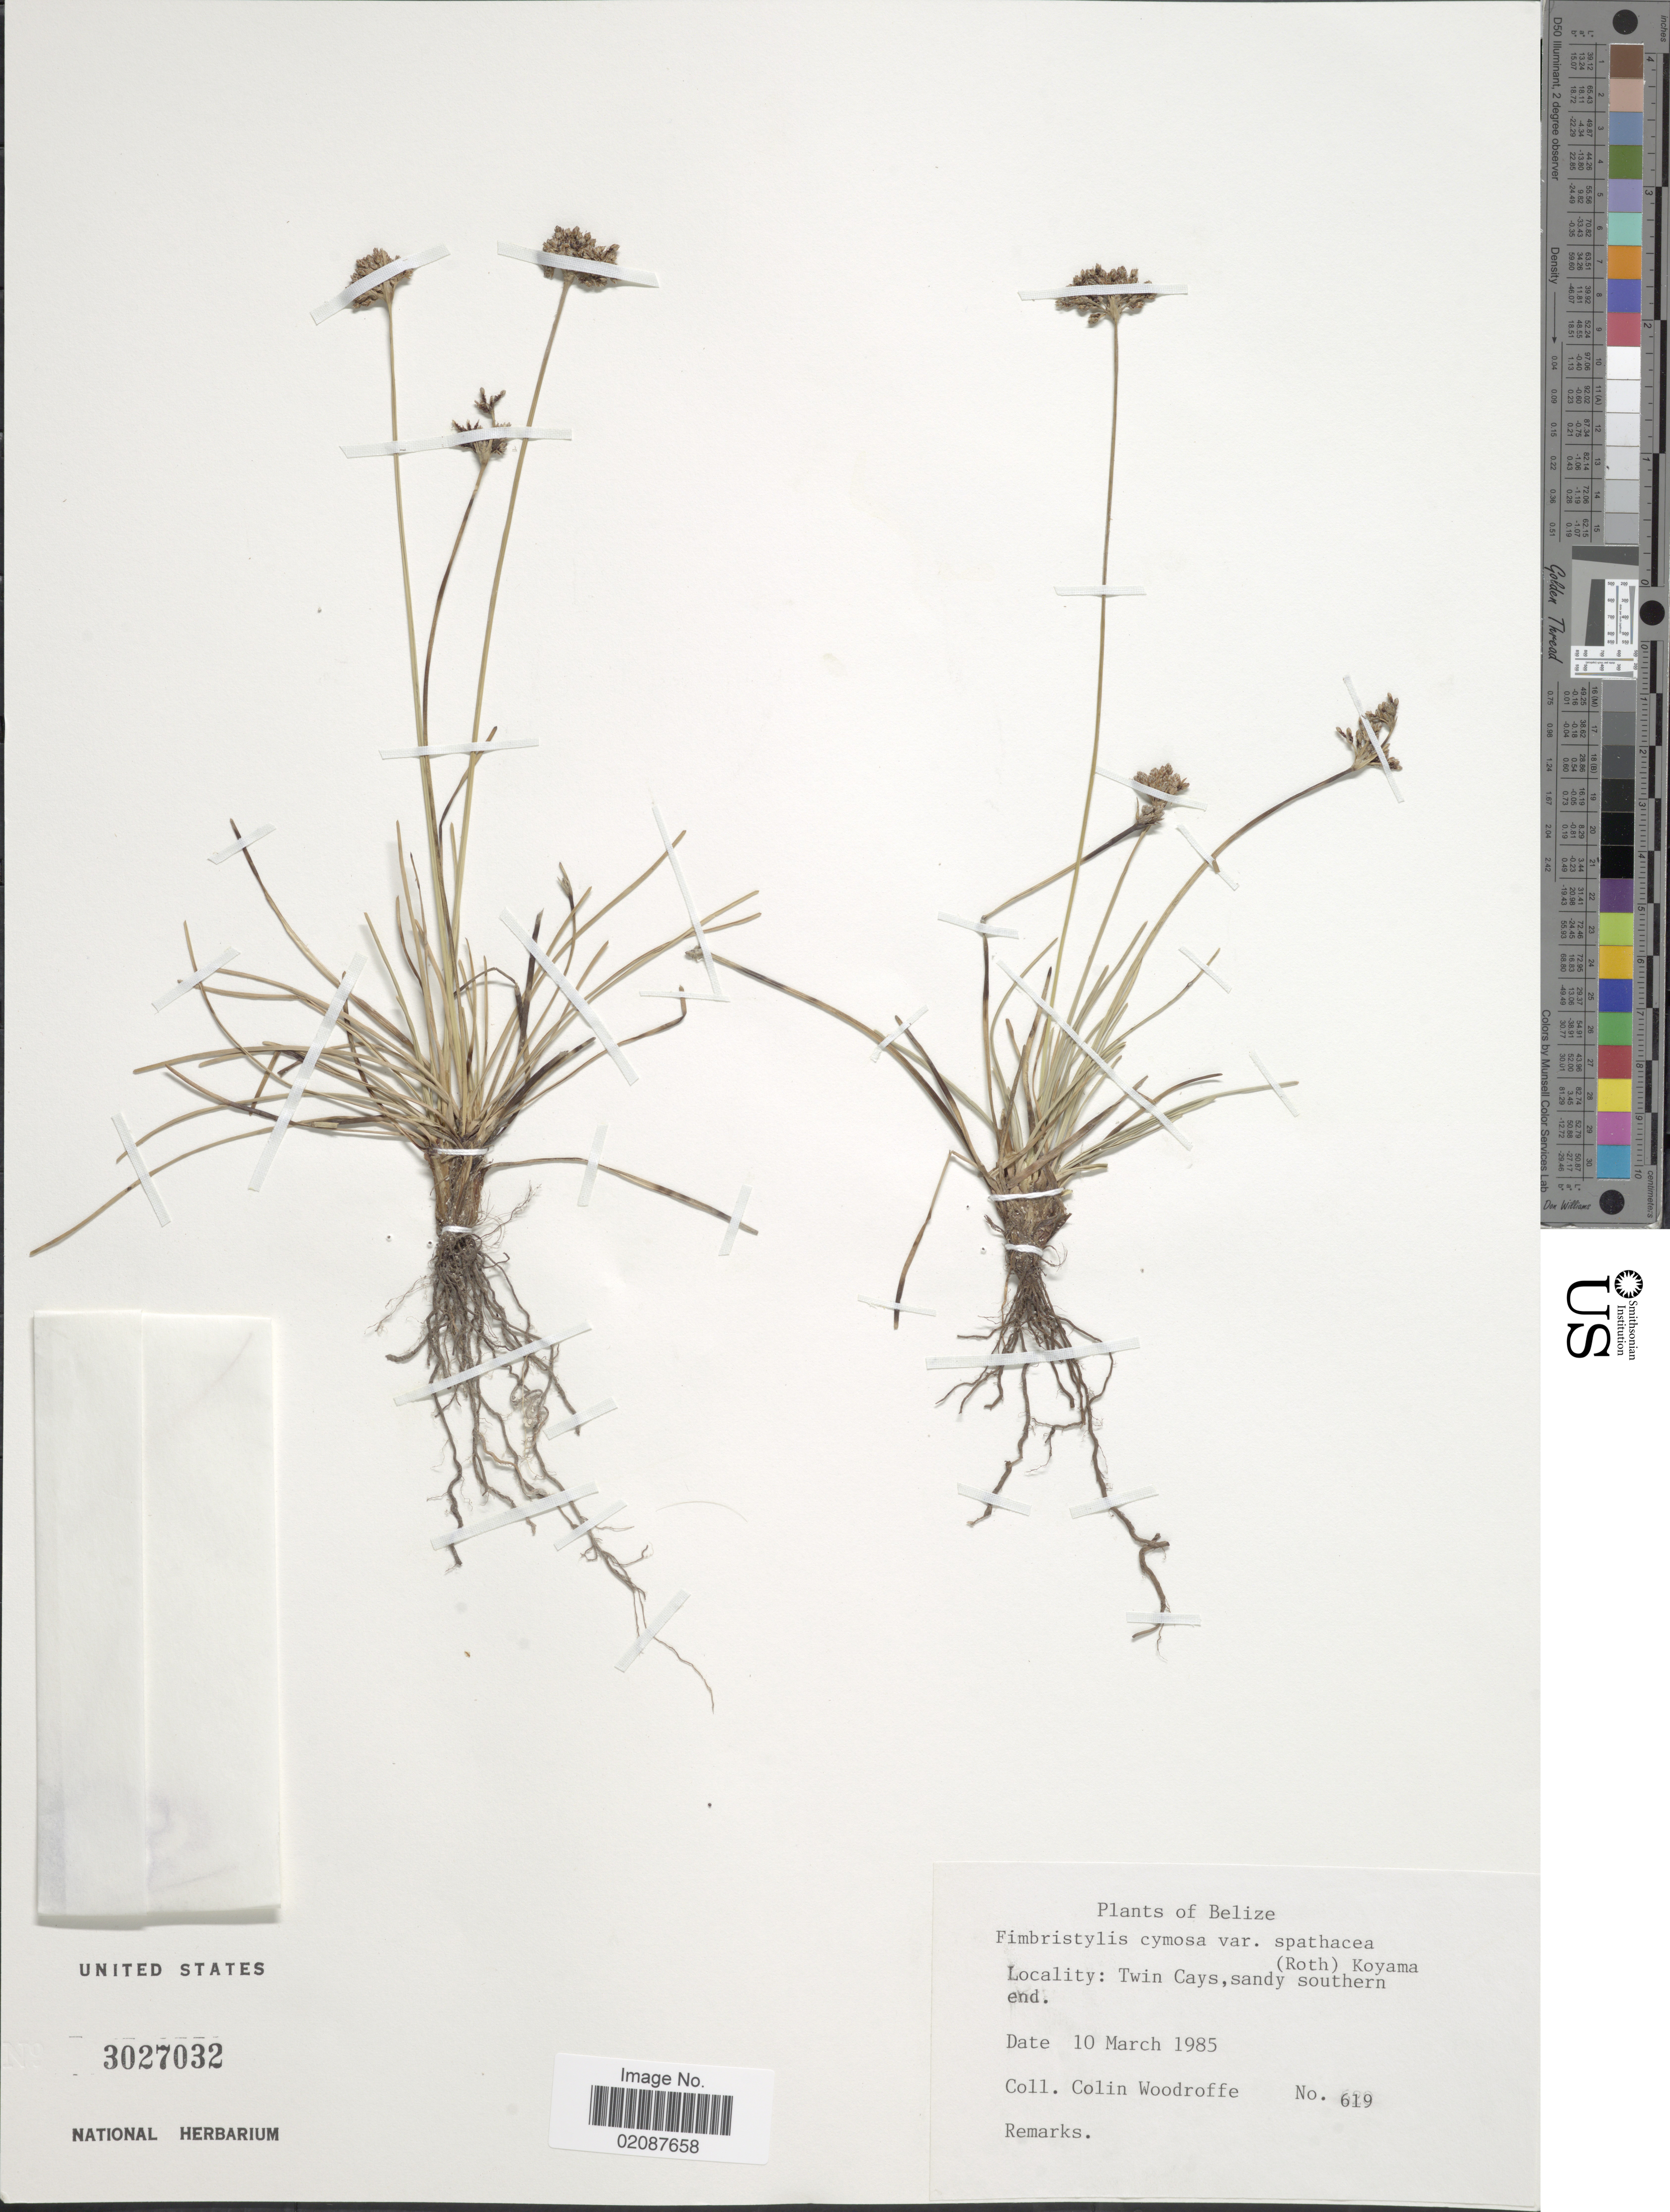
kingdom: Plantae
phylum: Tracheophyta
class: Liliopsida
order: Poales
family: Cyperaceae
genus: Fimbristylis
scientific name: Fimbristylis cymosa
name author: R. Br.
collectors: C. Woodroffe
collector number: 619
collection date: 1985-03-10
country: Belize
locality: Twin Cays, sandy southern end.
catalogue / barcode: US 3027032